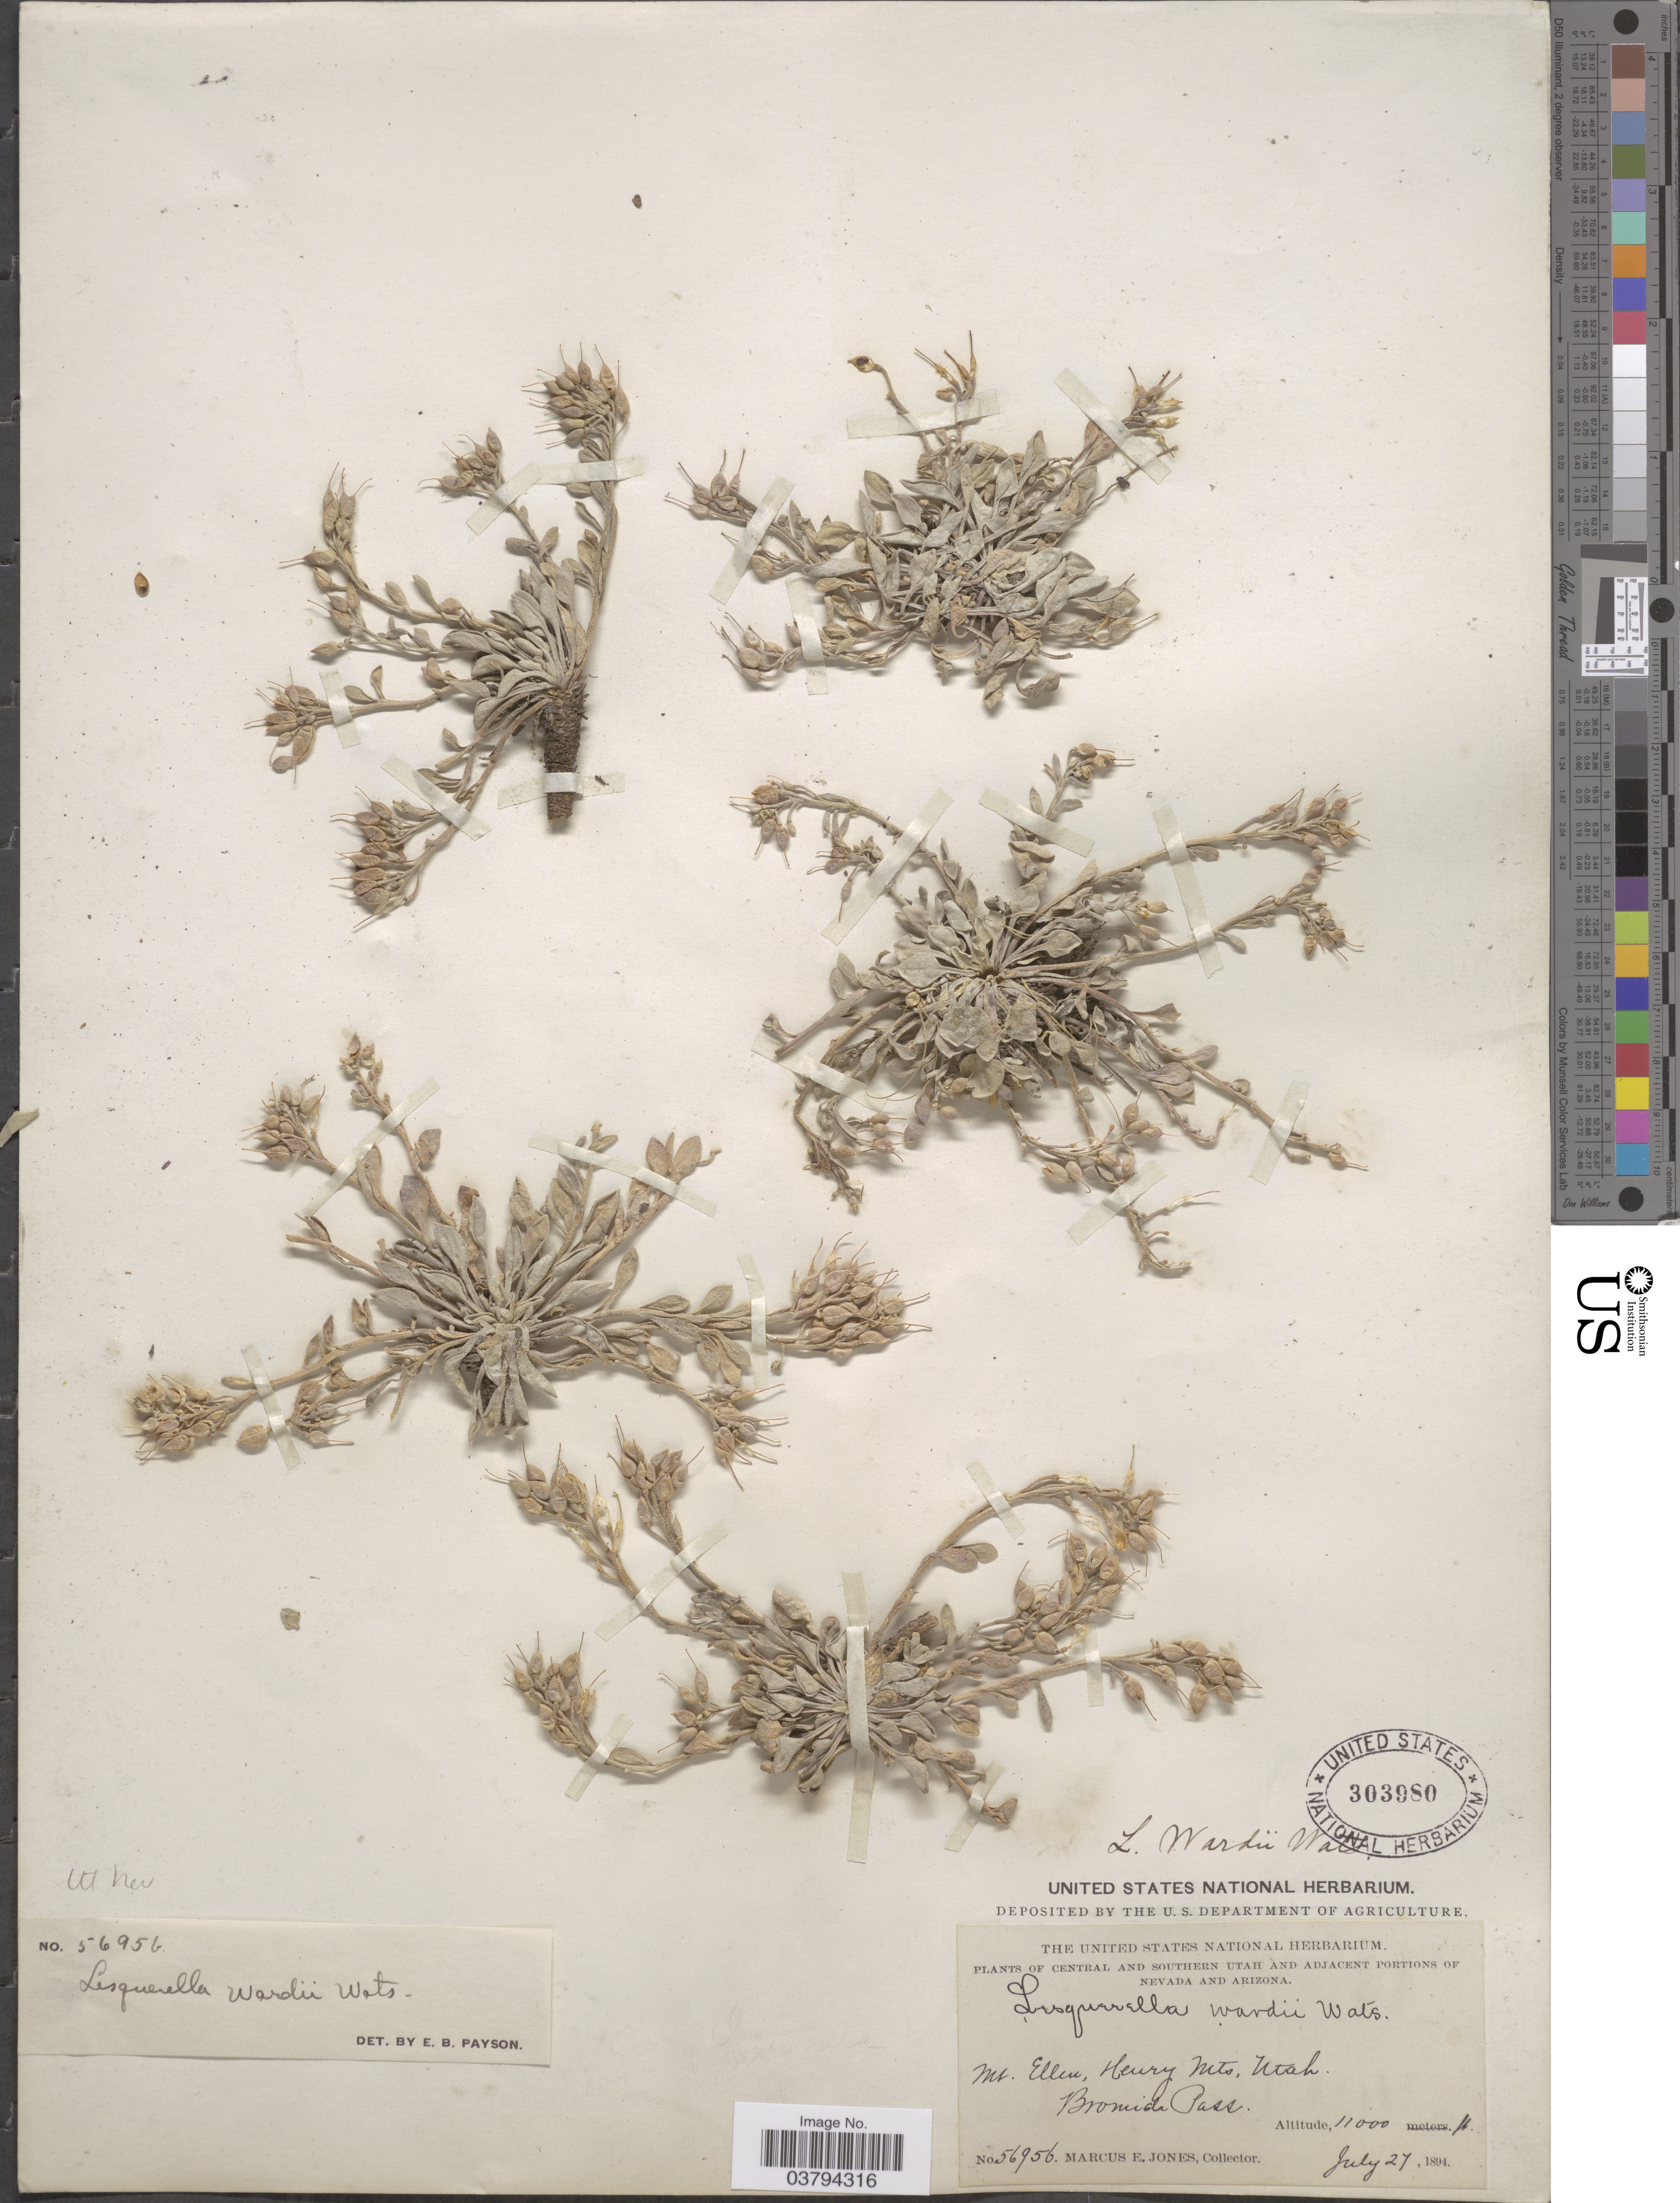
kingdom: Plantae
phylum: Tracheophyta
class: Magnoliopsida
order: Brassicales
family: Brassicaceae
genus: Lesquerella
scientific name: Lesquerella wardii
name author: S. Watson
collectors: M. E. Jones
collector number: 56956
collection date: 1894-07-27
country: United States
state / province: Utah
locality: Central and Southern Utah. Mt. Ellen, Henry Mts. Bromide Pass.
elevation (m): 3353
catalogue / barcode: US 303980